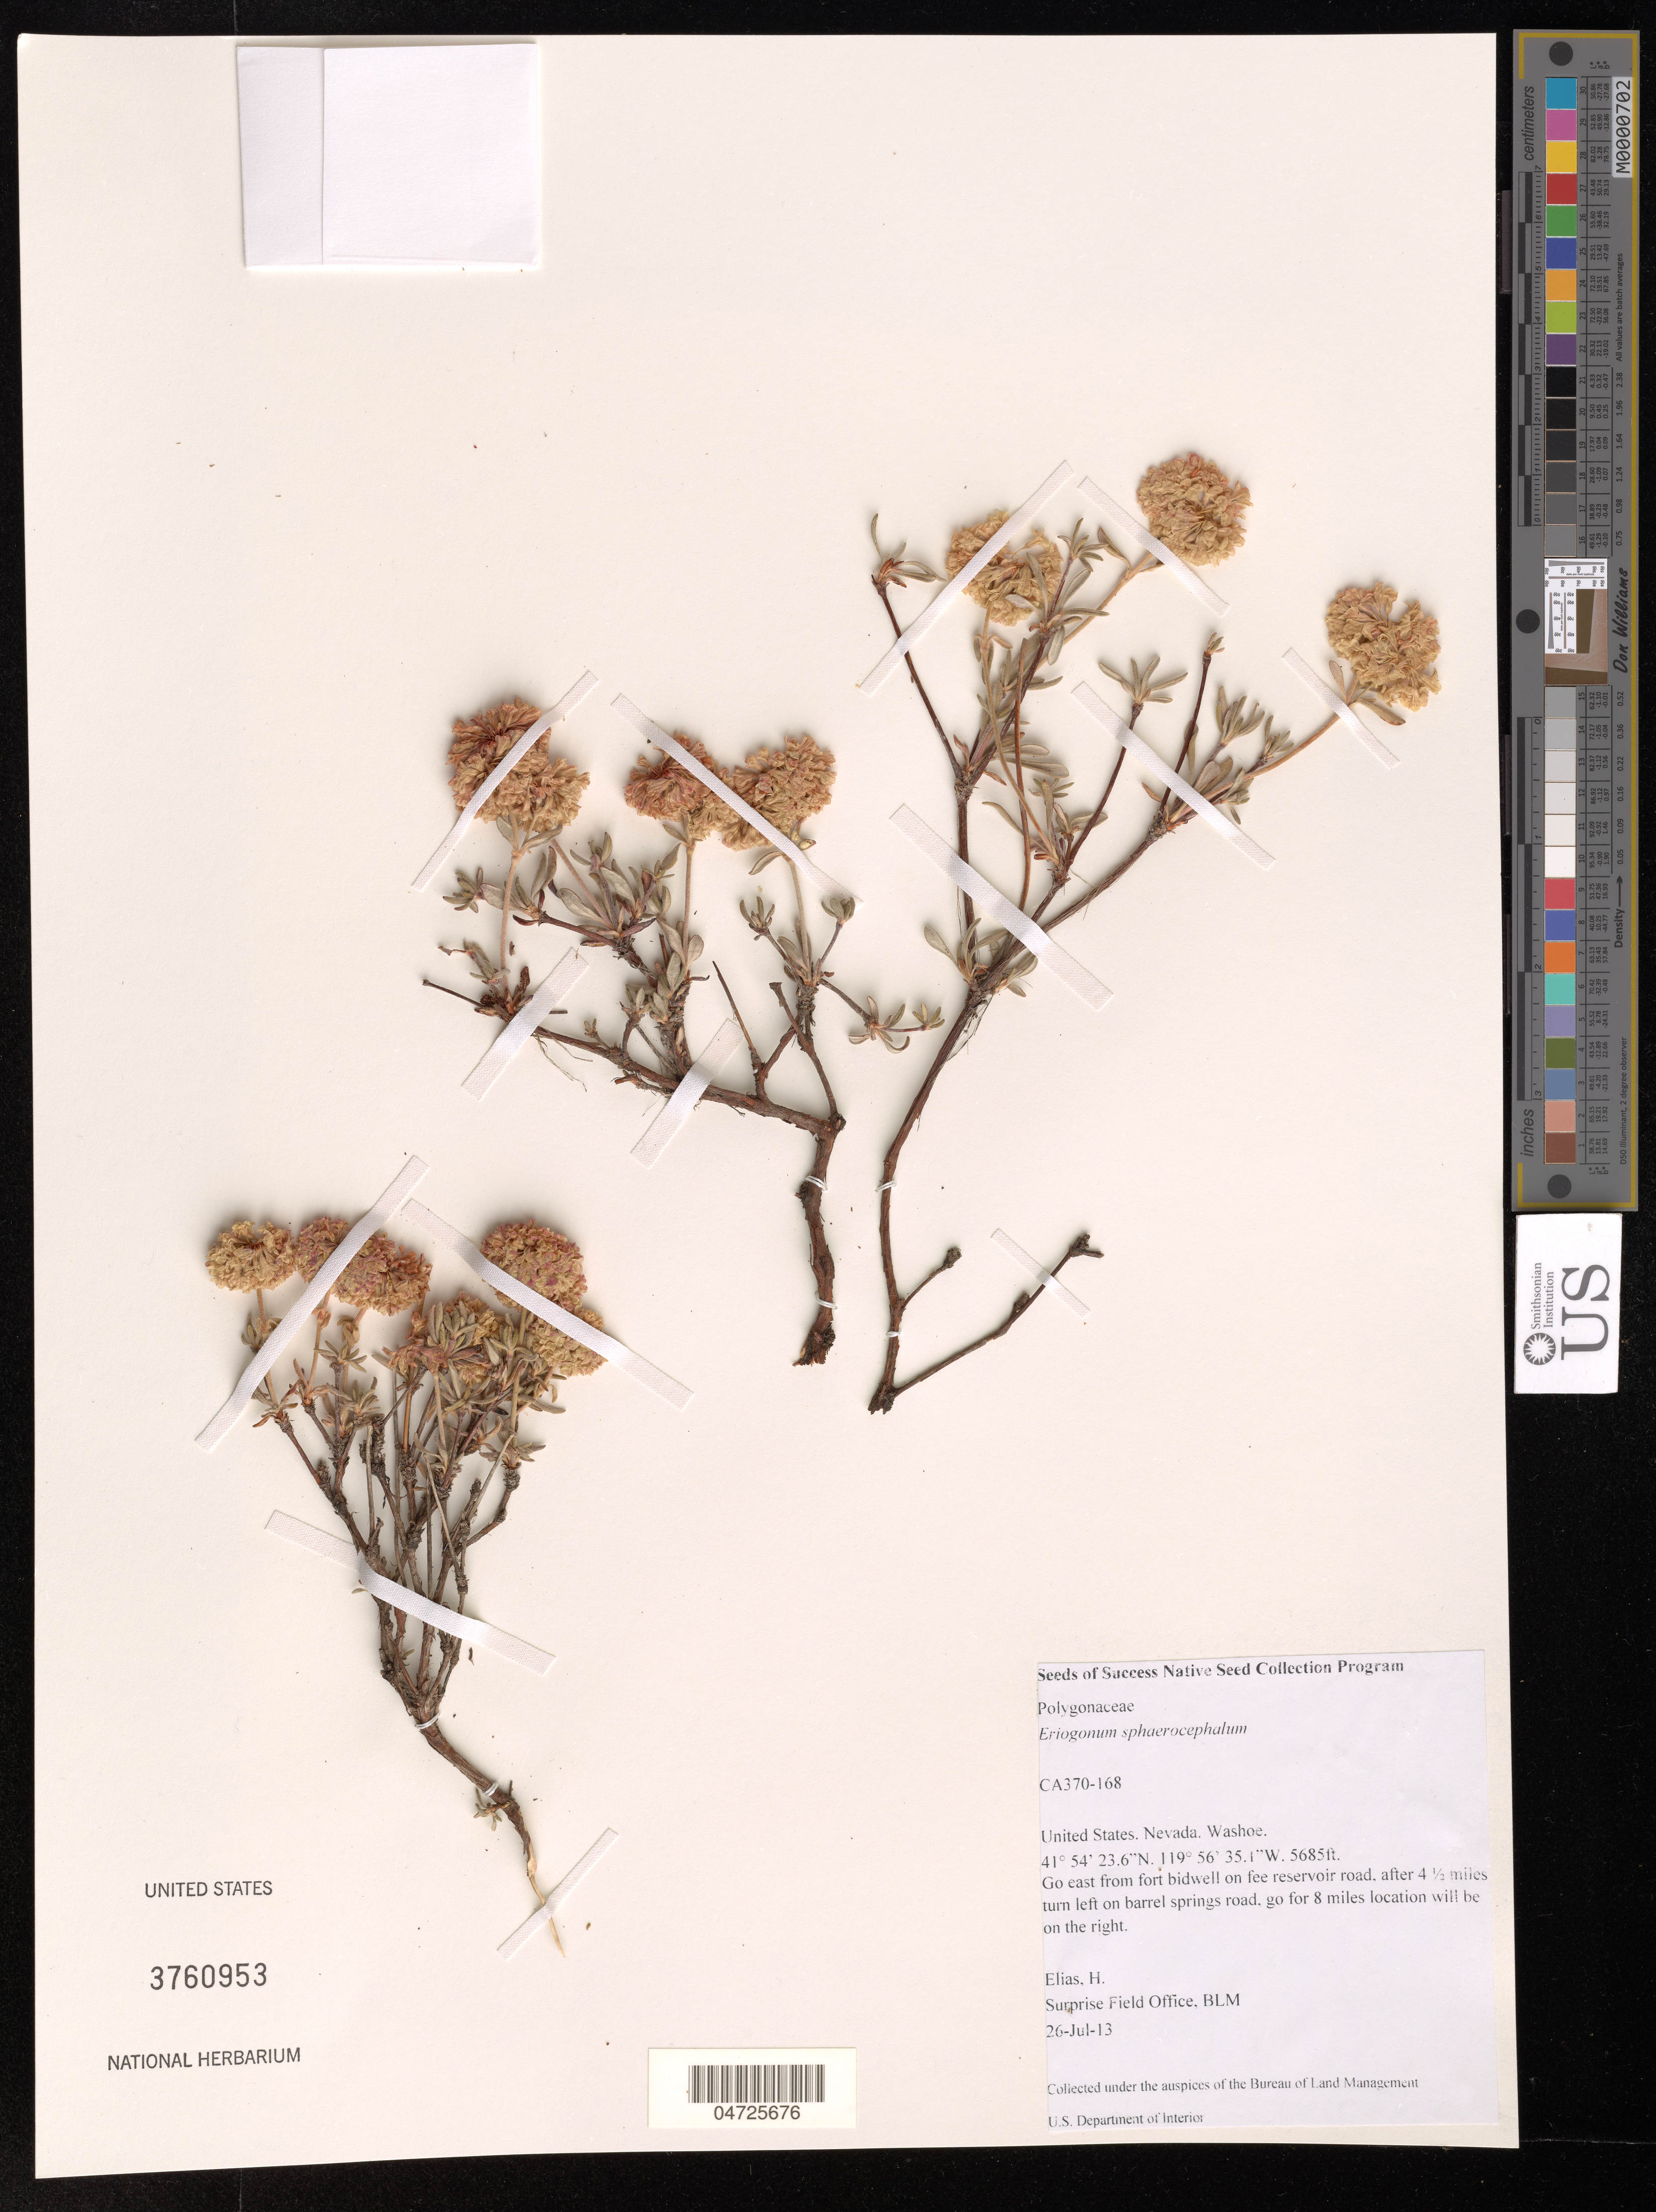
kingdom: Plantae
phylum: Tracheophyta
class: Magnoliopsida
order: Caryophyllales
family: Polygonaceae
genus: Eriogonum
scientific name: Eriogonum sphaerocephalum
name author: Benth. & Douglas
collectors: H. Elias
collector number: CA370-168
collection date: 2013-07-26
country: United States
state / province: Nevada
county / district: Washoe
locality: Washoe. Go east from fort bidwell on fee reservoir road, after 4½ miles turn left on barrel springs road, go for 8 miles location will be on the right.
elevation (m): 1733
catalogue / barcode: US 3760953